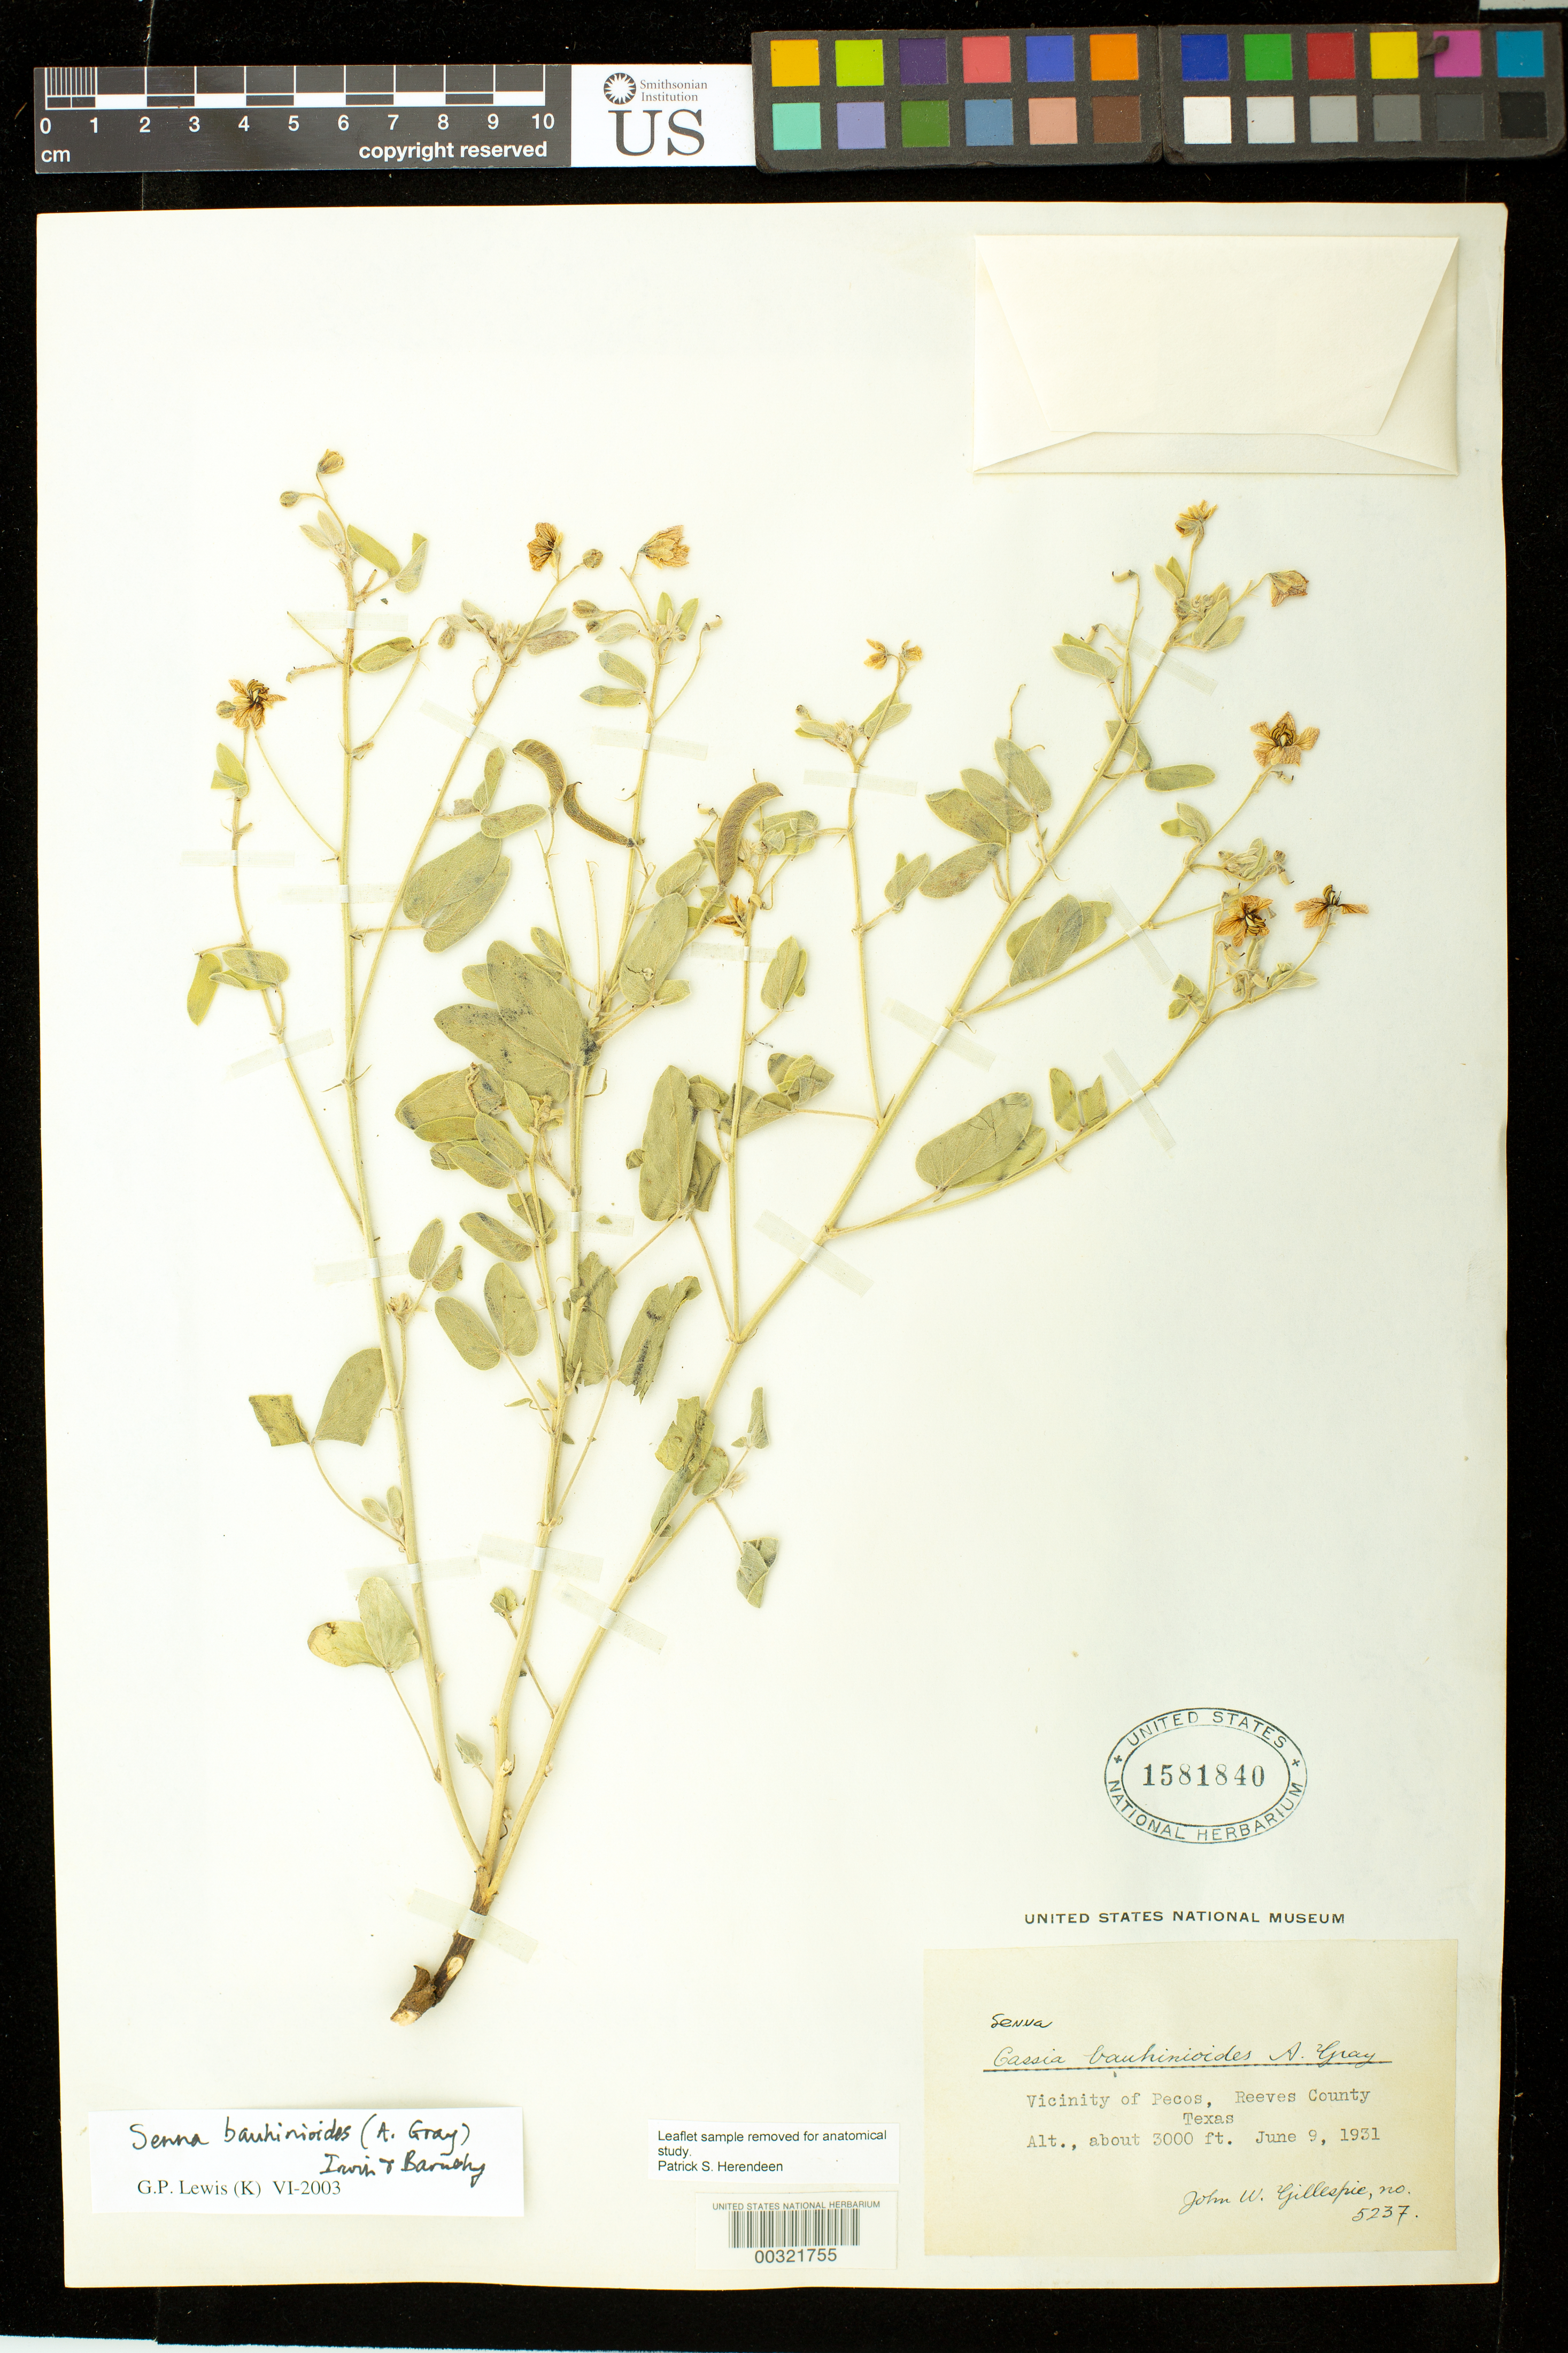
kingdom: Plantae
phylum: Tracheophyta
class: Magnoliopsida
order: Fabales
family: Fabaceae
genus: Senna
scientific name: Senna bauhinioides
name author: (A. Gray) H.S. Irwin & Barneby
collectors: J. W. Gillespie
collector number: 5237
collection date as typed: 09 Jun 1931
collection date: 1931-06-09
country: United States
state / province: Texas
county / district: Reeves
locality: Vicinity of pecos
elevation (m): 914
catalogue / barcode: US 1581840